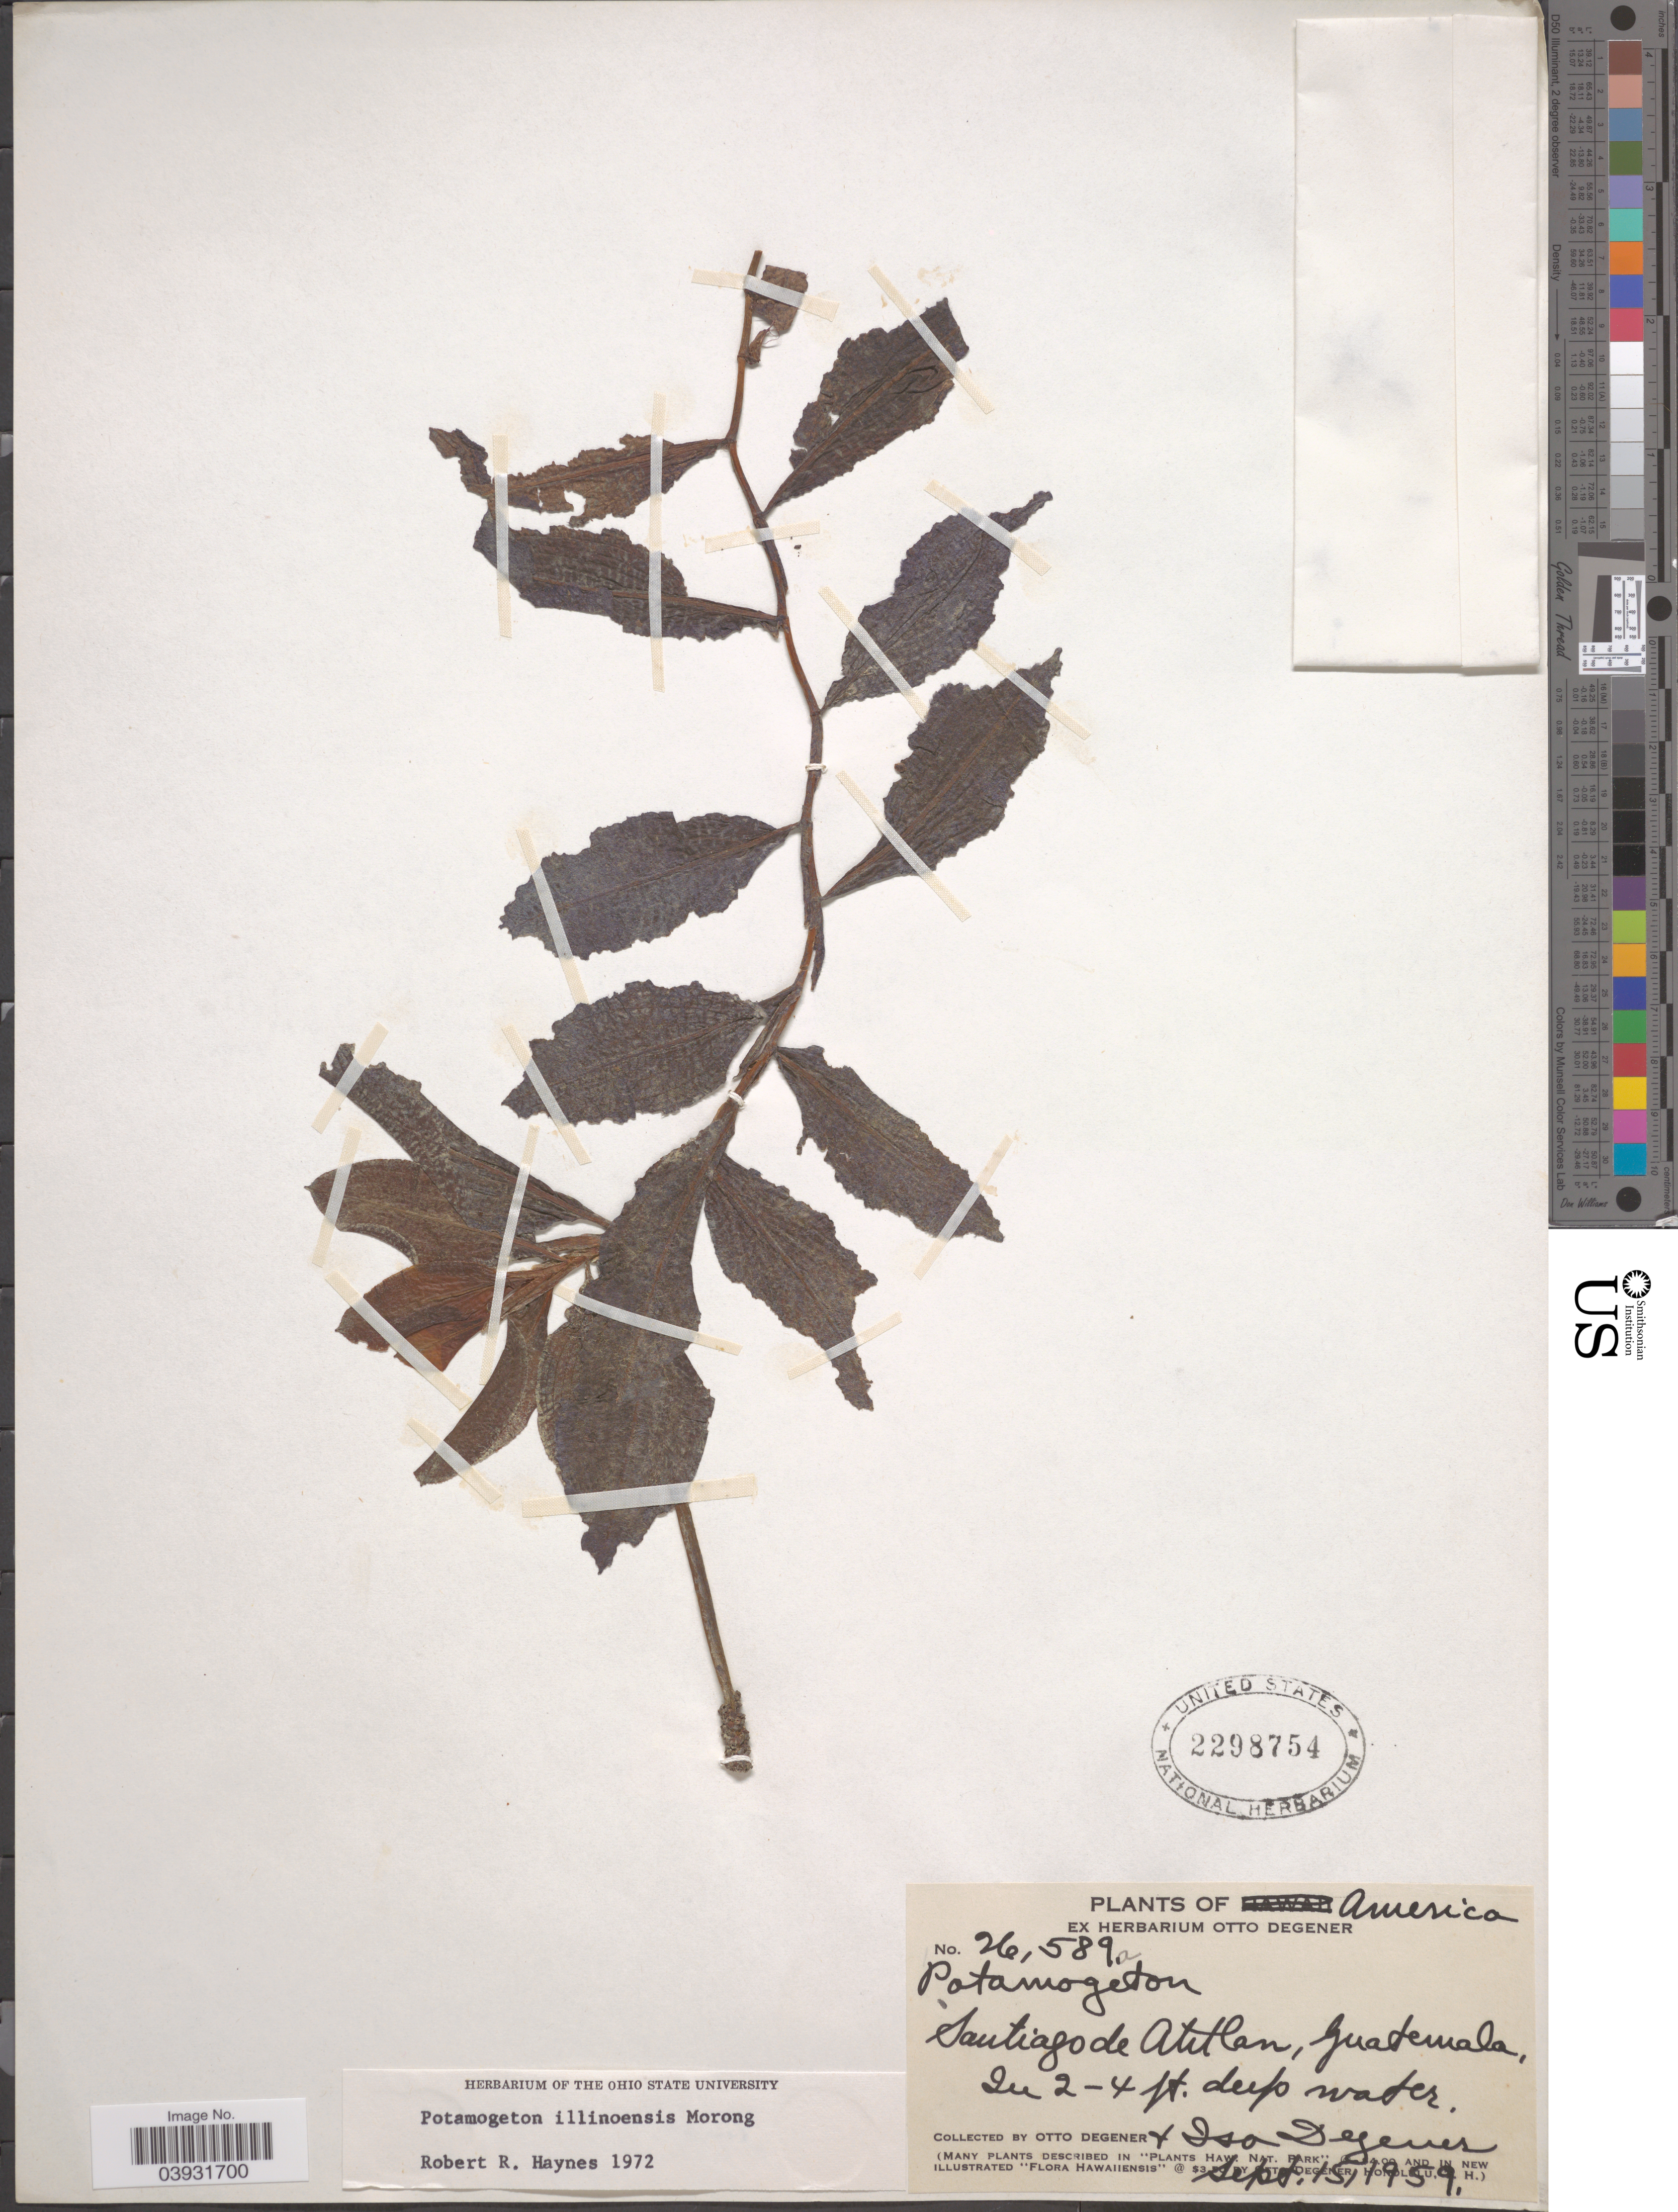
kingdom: Plantae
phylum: Tracheophyta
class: Liliopsida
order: Alismatales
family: Potamogetonaceae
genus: Potamogeton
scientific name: Potamogeton illinoensis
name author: Morong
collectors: O. Degener & I. Degener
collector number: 26589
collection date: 1959-09-15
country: Guatemala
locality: Santiago de Atitlan.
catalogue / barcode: US 2298754